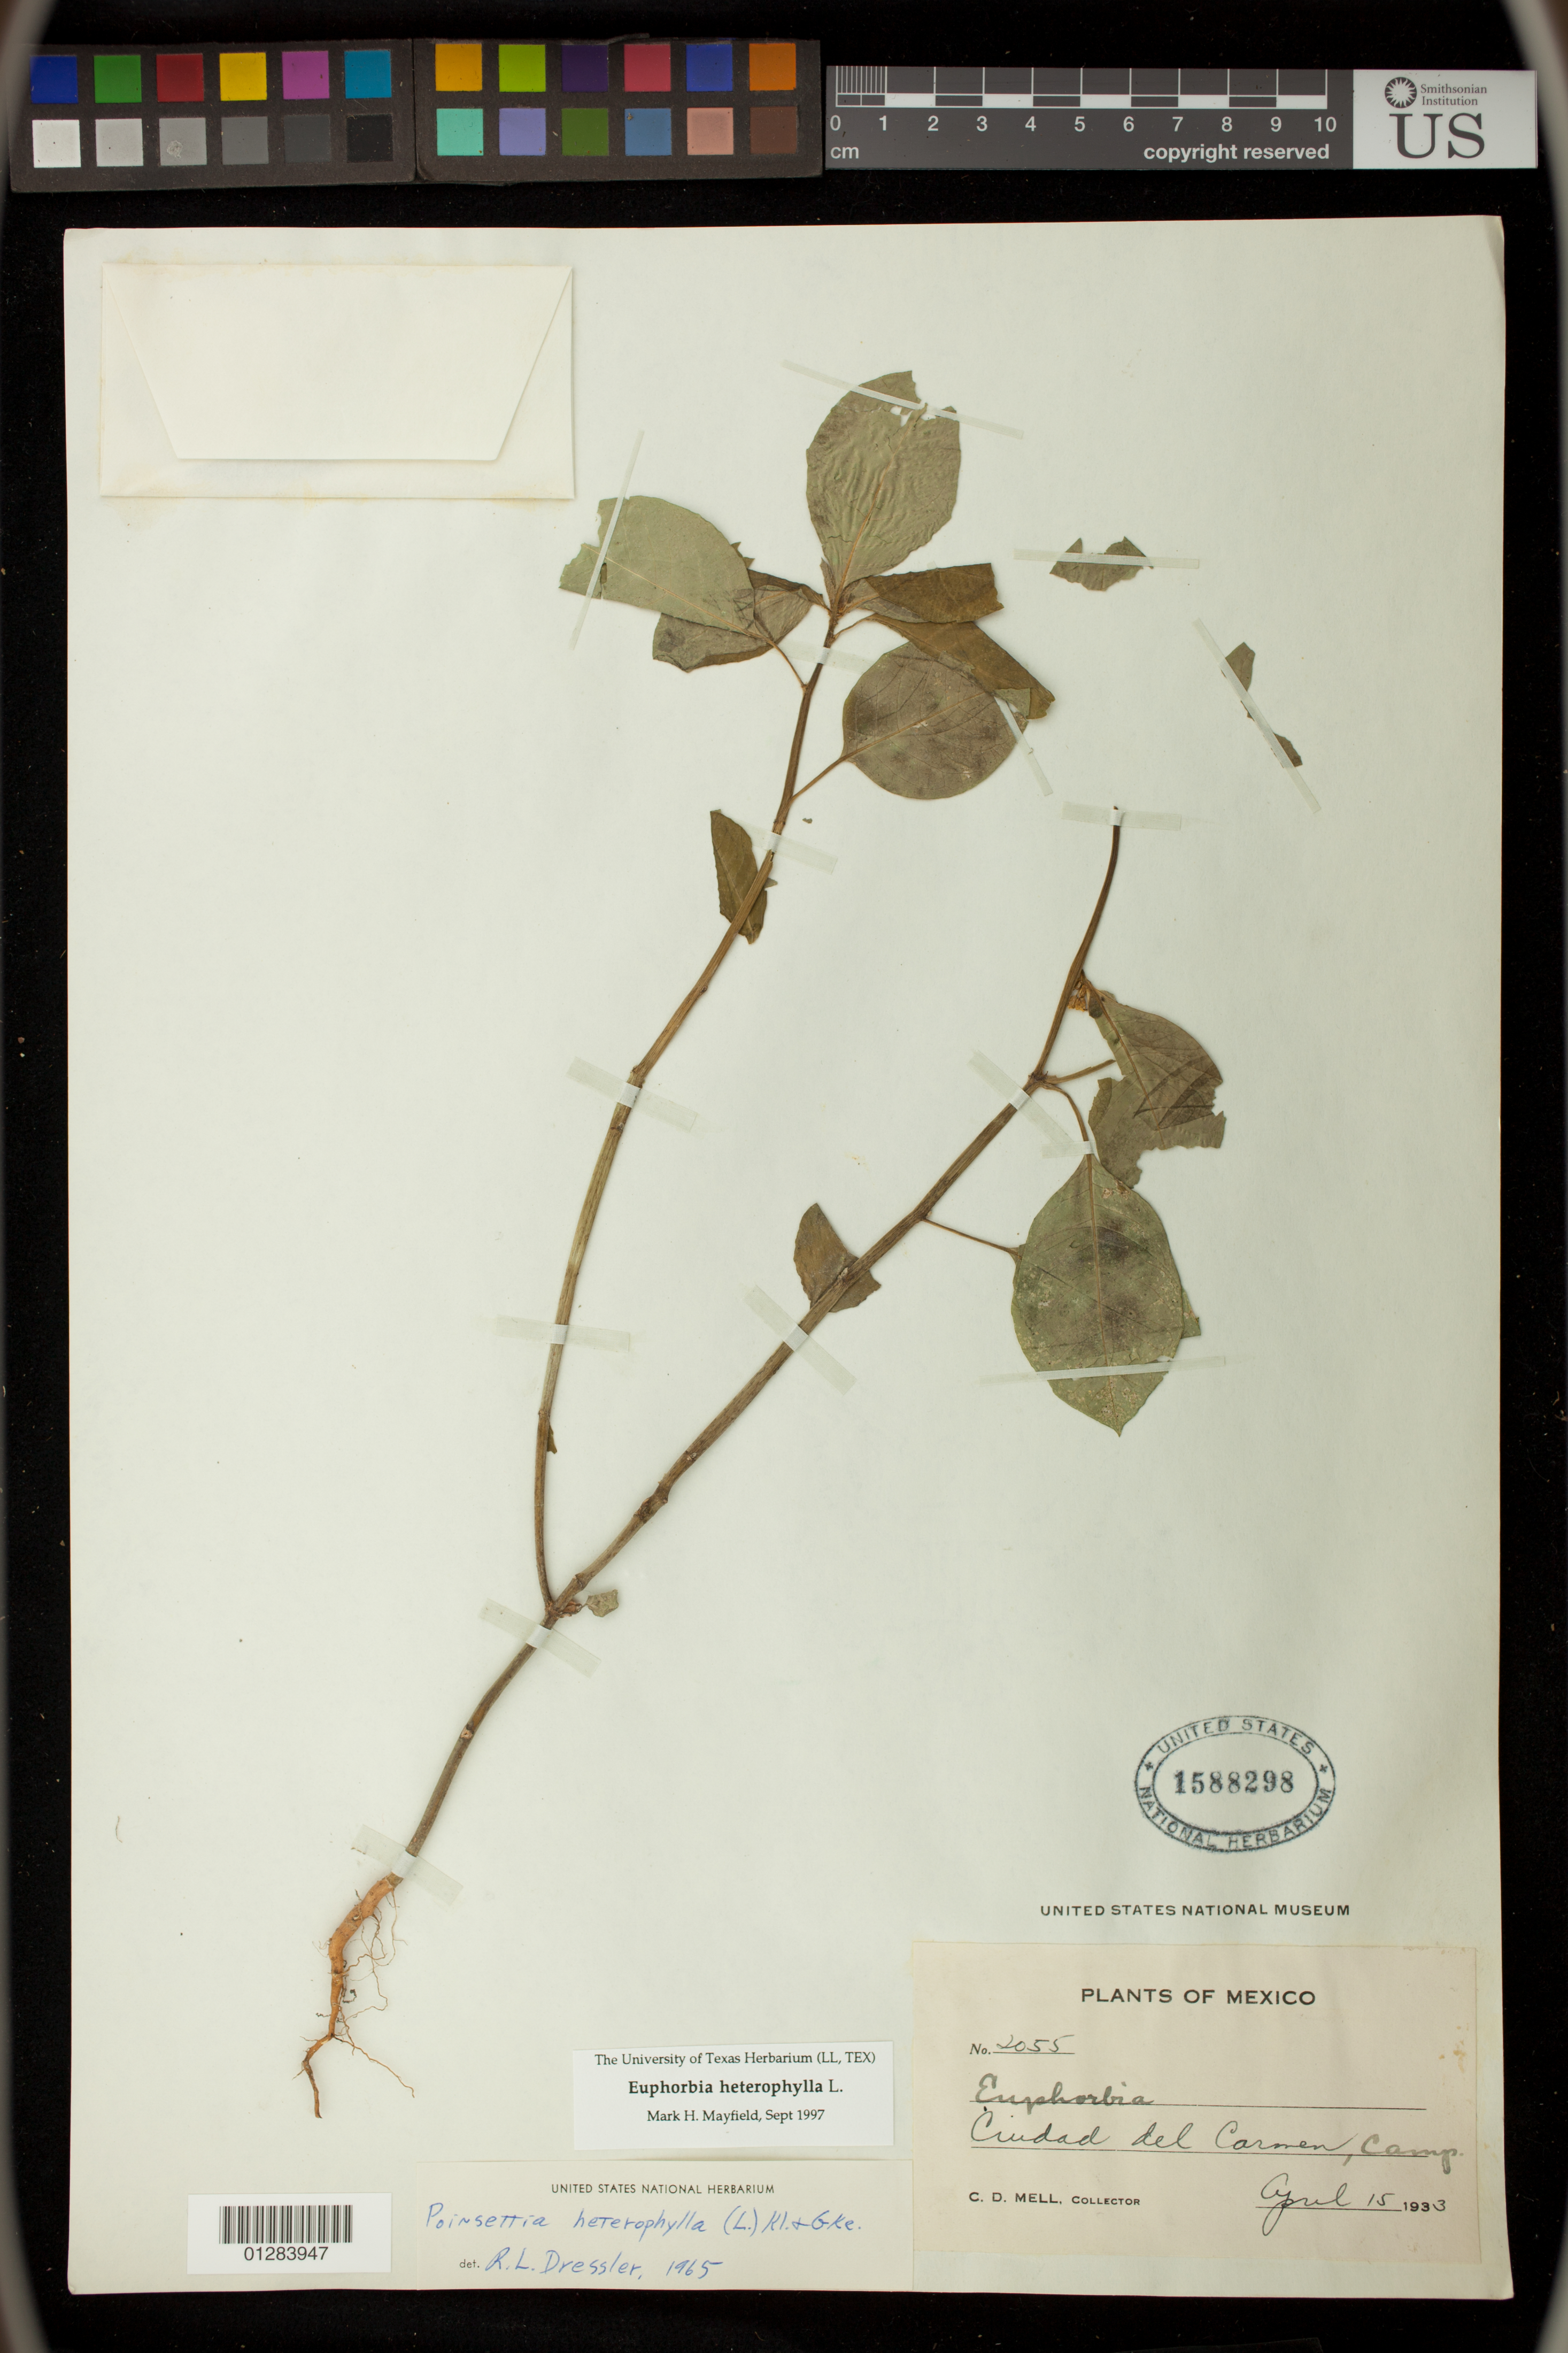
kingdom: Plantae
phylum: Tracheophyta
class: Magnoliopsida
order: Malpighiales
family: Euphorbiaceae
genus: Euphorbia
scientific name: Euphorbia heterophylla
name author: L.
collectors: C. D. Mell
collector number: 2055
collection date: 1933-04-15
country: Mexico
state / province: Campeche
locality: Ciudad del Carmen, Camp.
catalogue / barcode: US 1588298